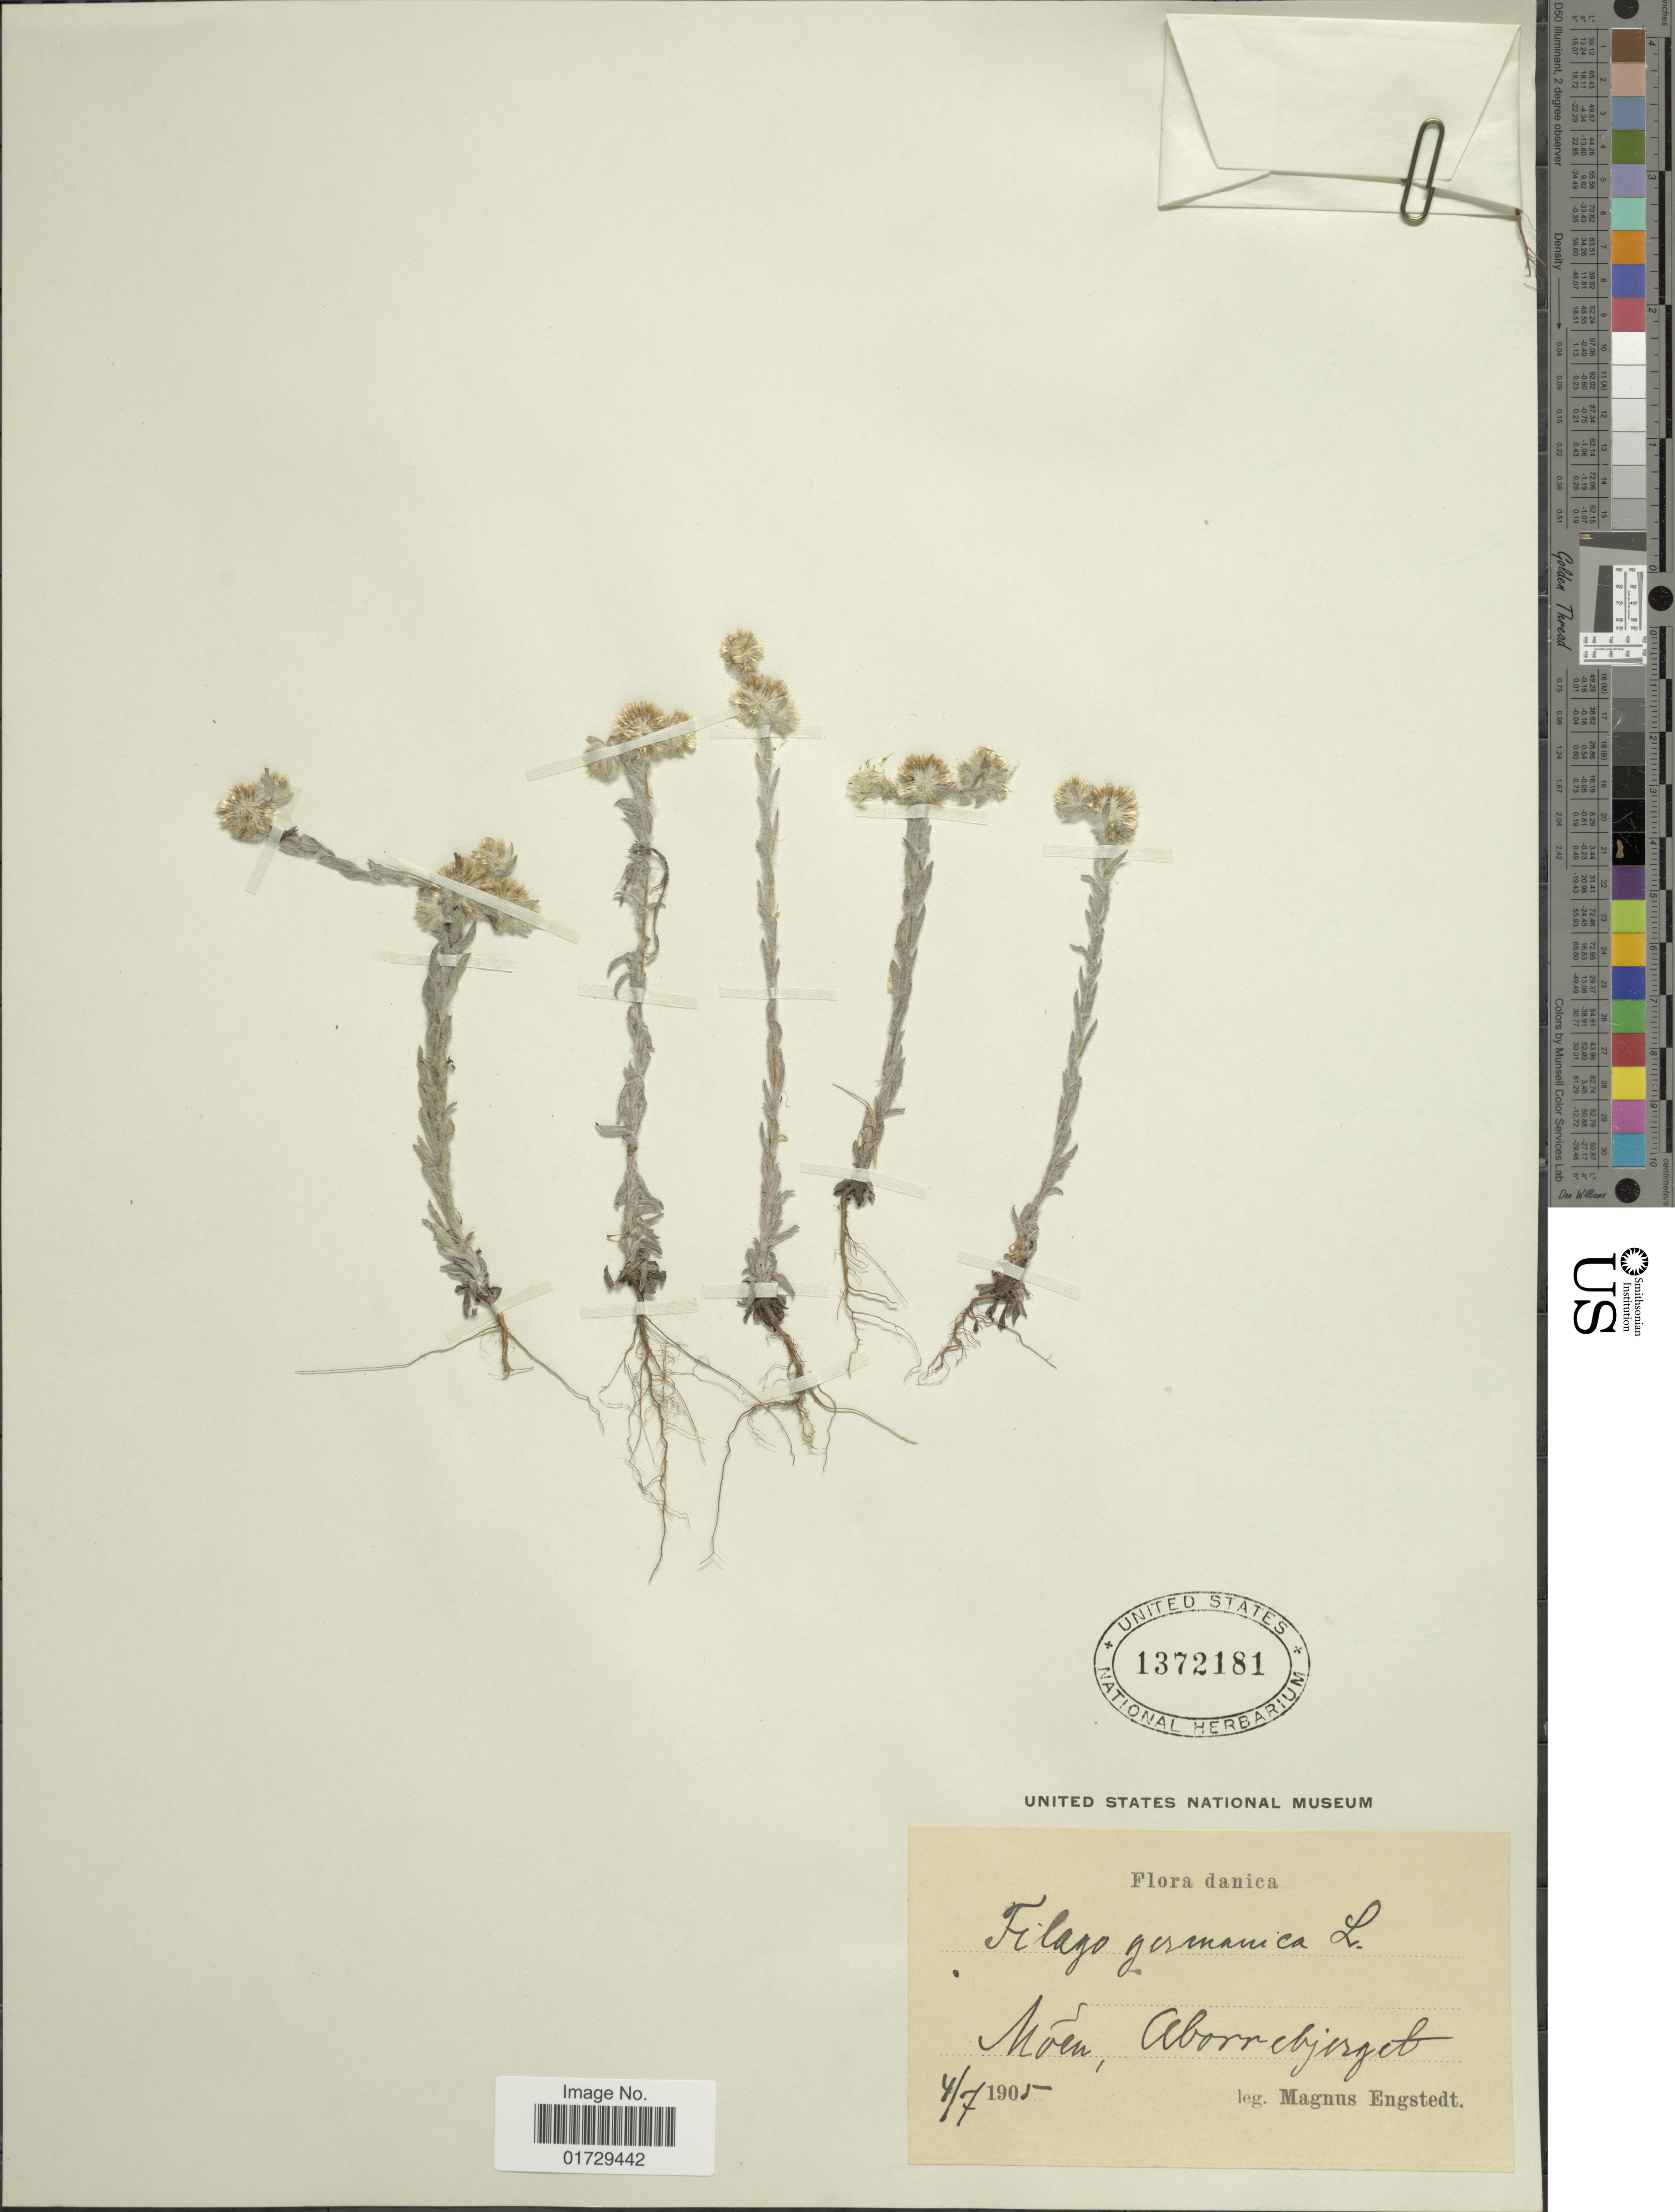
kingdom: Plantae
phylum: Tracheophyta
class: Magnoliopsida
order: Asterales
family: Asteraceae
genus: Filago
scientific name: Filago germanica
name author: (L.) Huds.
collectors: M. Engstedt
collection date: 1905-07-04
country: Denmark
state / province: Sjæland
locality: Danica, Moen, Aborrebjerget.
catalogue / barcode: US 1372181